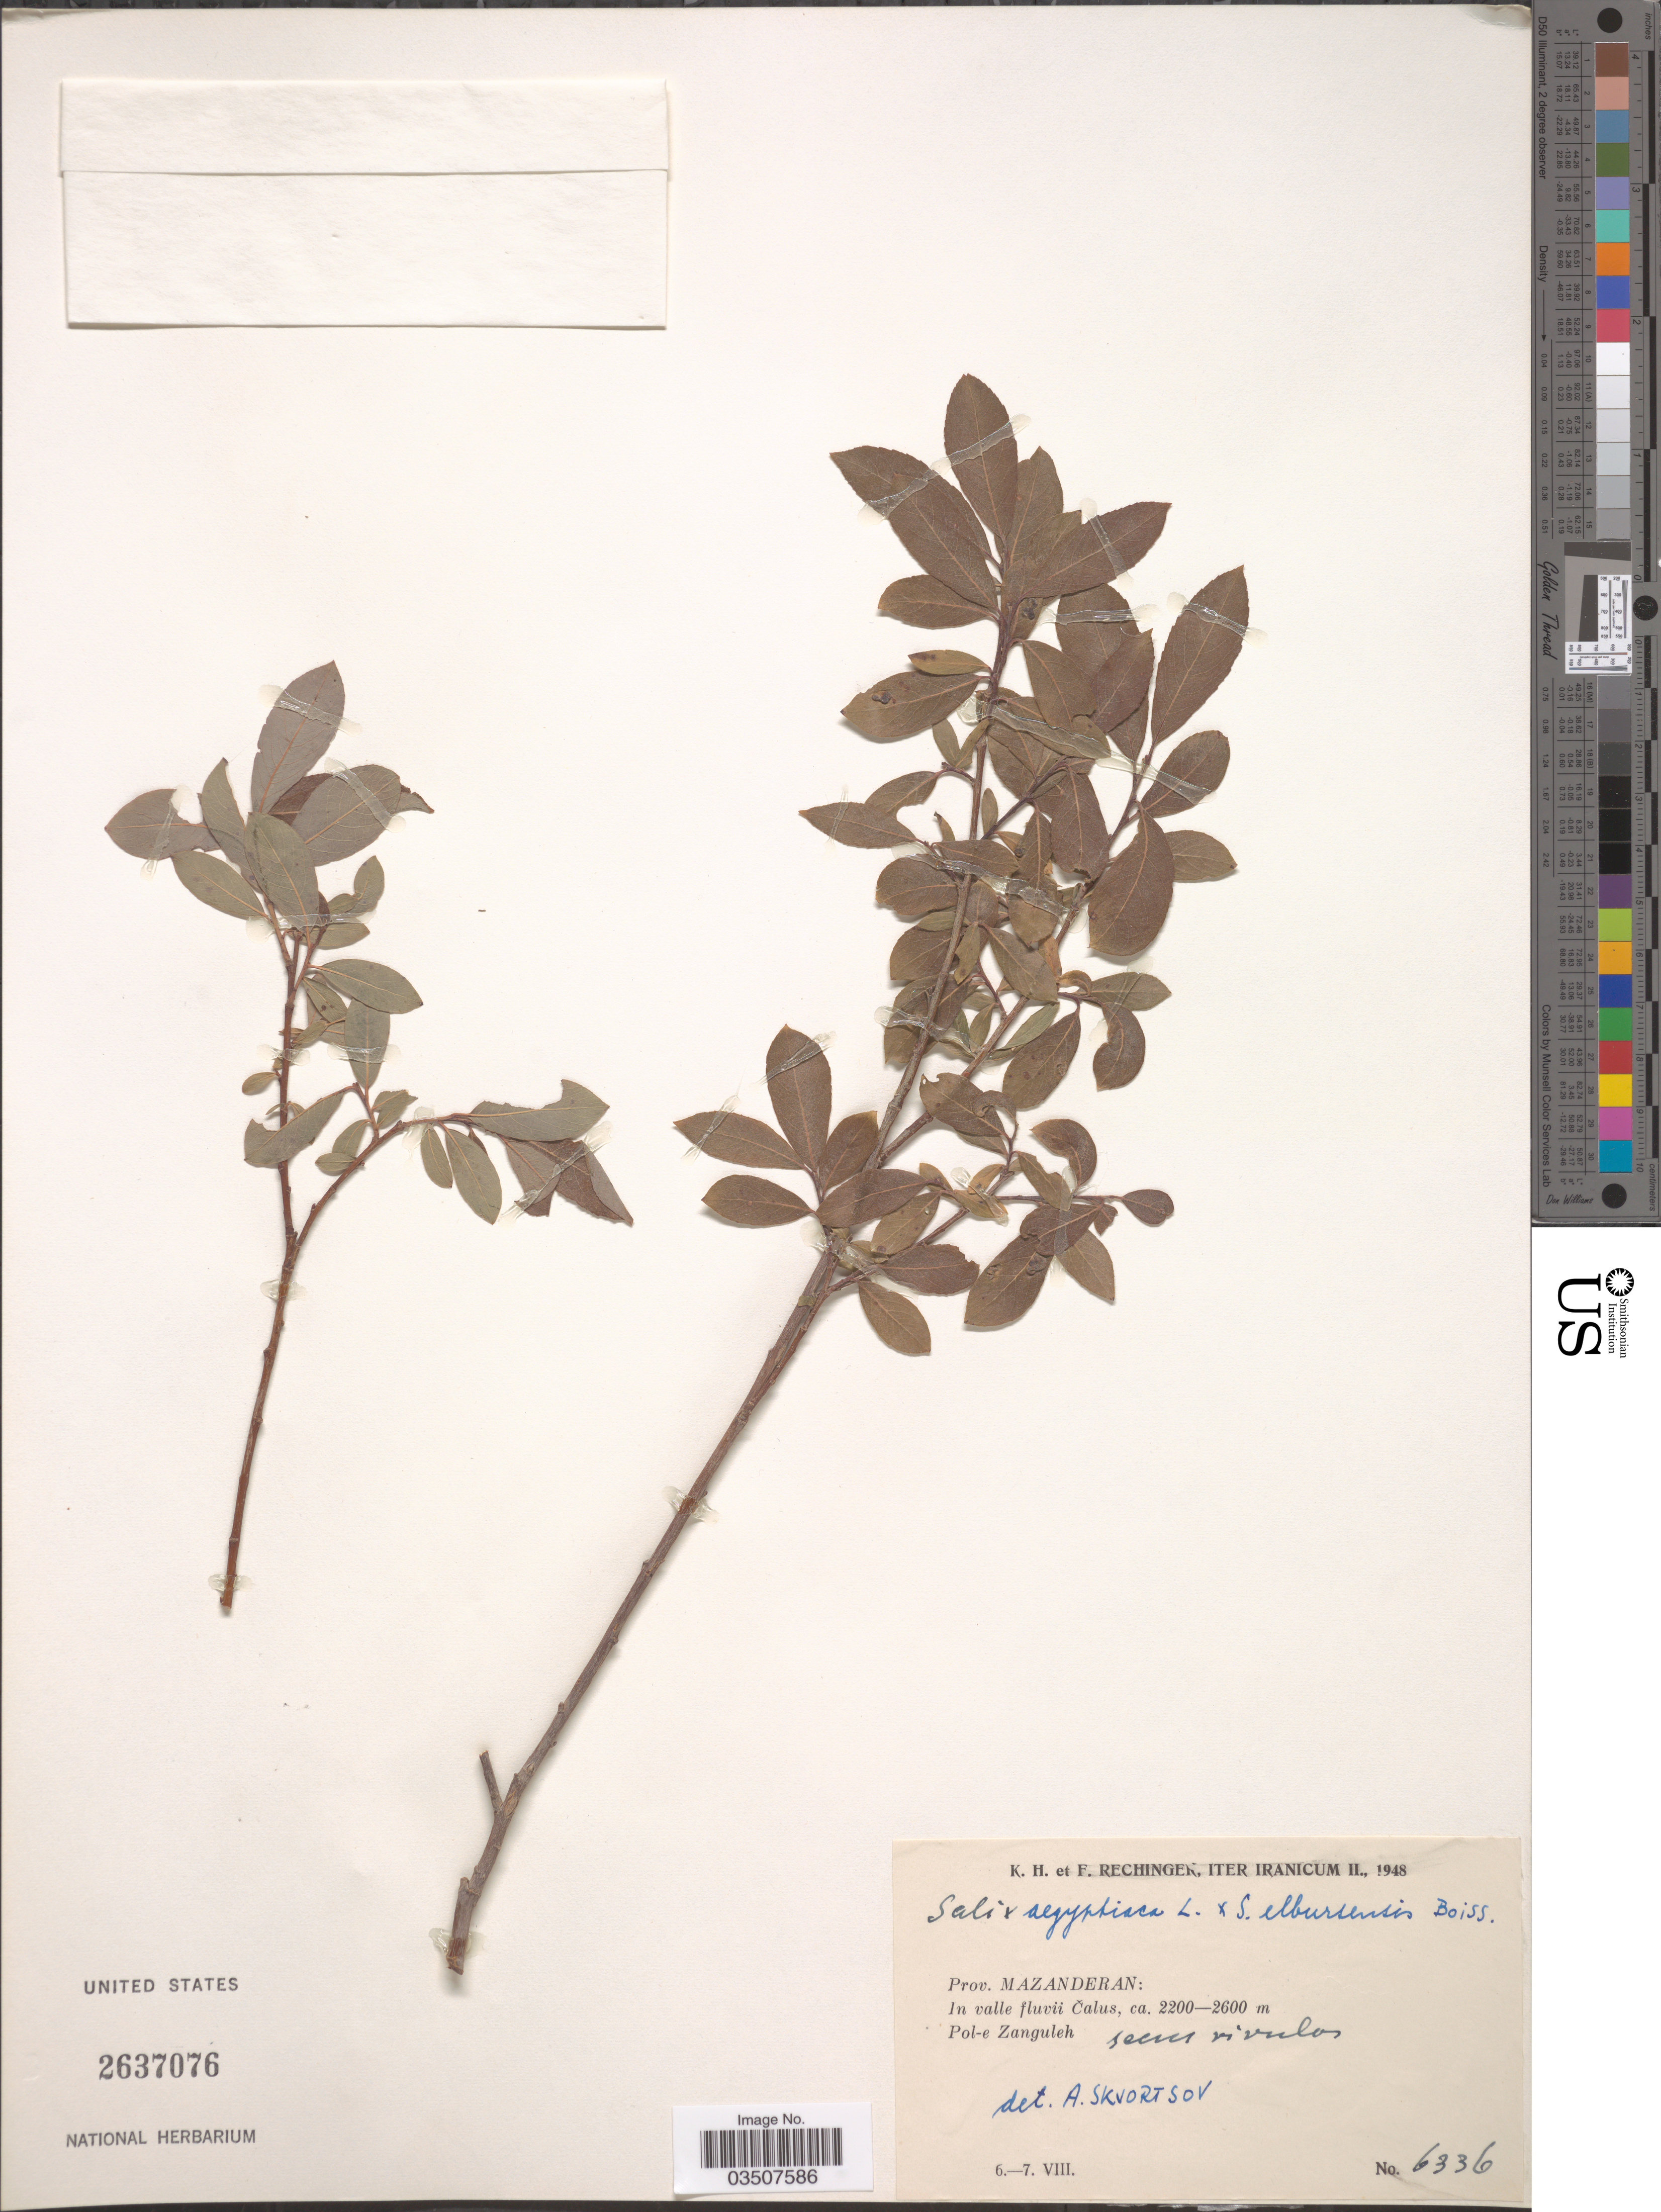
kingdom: Plantae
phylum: Tracheophyta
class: Magnoliopsida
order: Malpighiales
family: Salicaceae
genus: Salix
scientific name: Salix aegyptiaca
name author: L.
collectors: K. H. Rechinger & F. Rechinger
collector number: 6336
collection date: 1948-08-06/1948-08-07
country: Iran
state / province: Mazandaran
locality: Prov. Mazanderan: In valle fluvii Calus, Pol-e Zanguleh.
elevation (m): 2200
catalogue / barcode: US 2637076